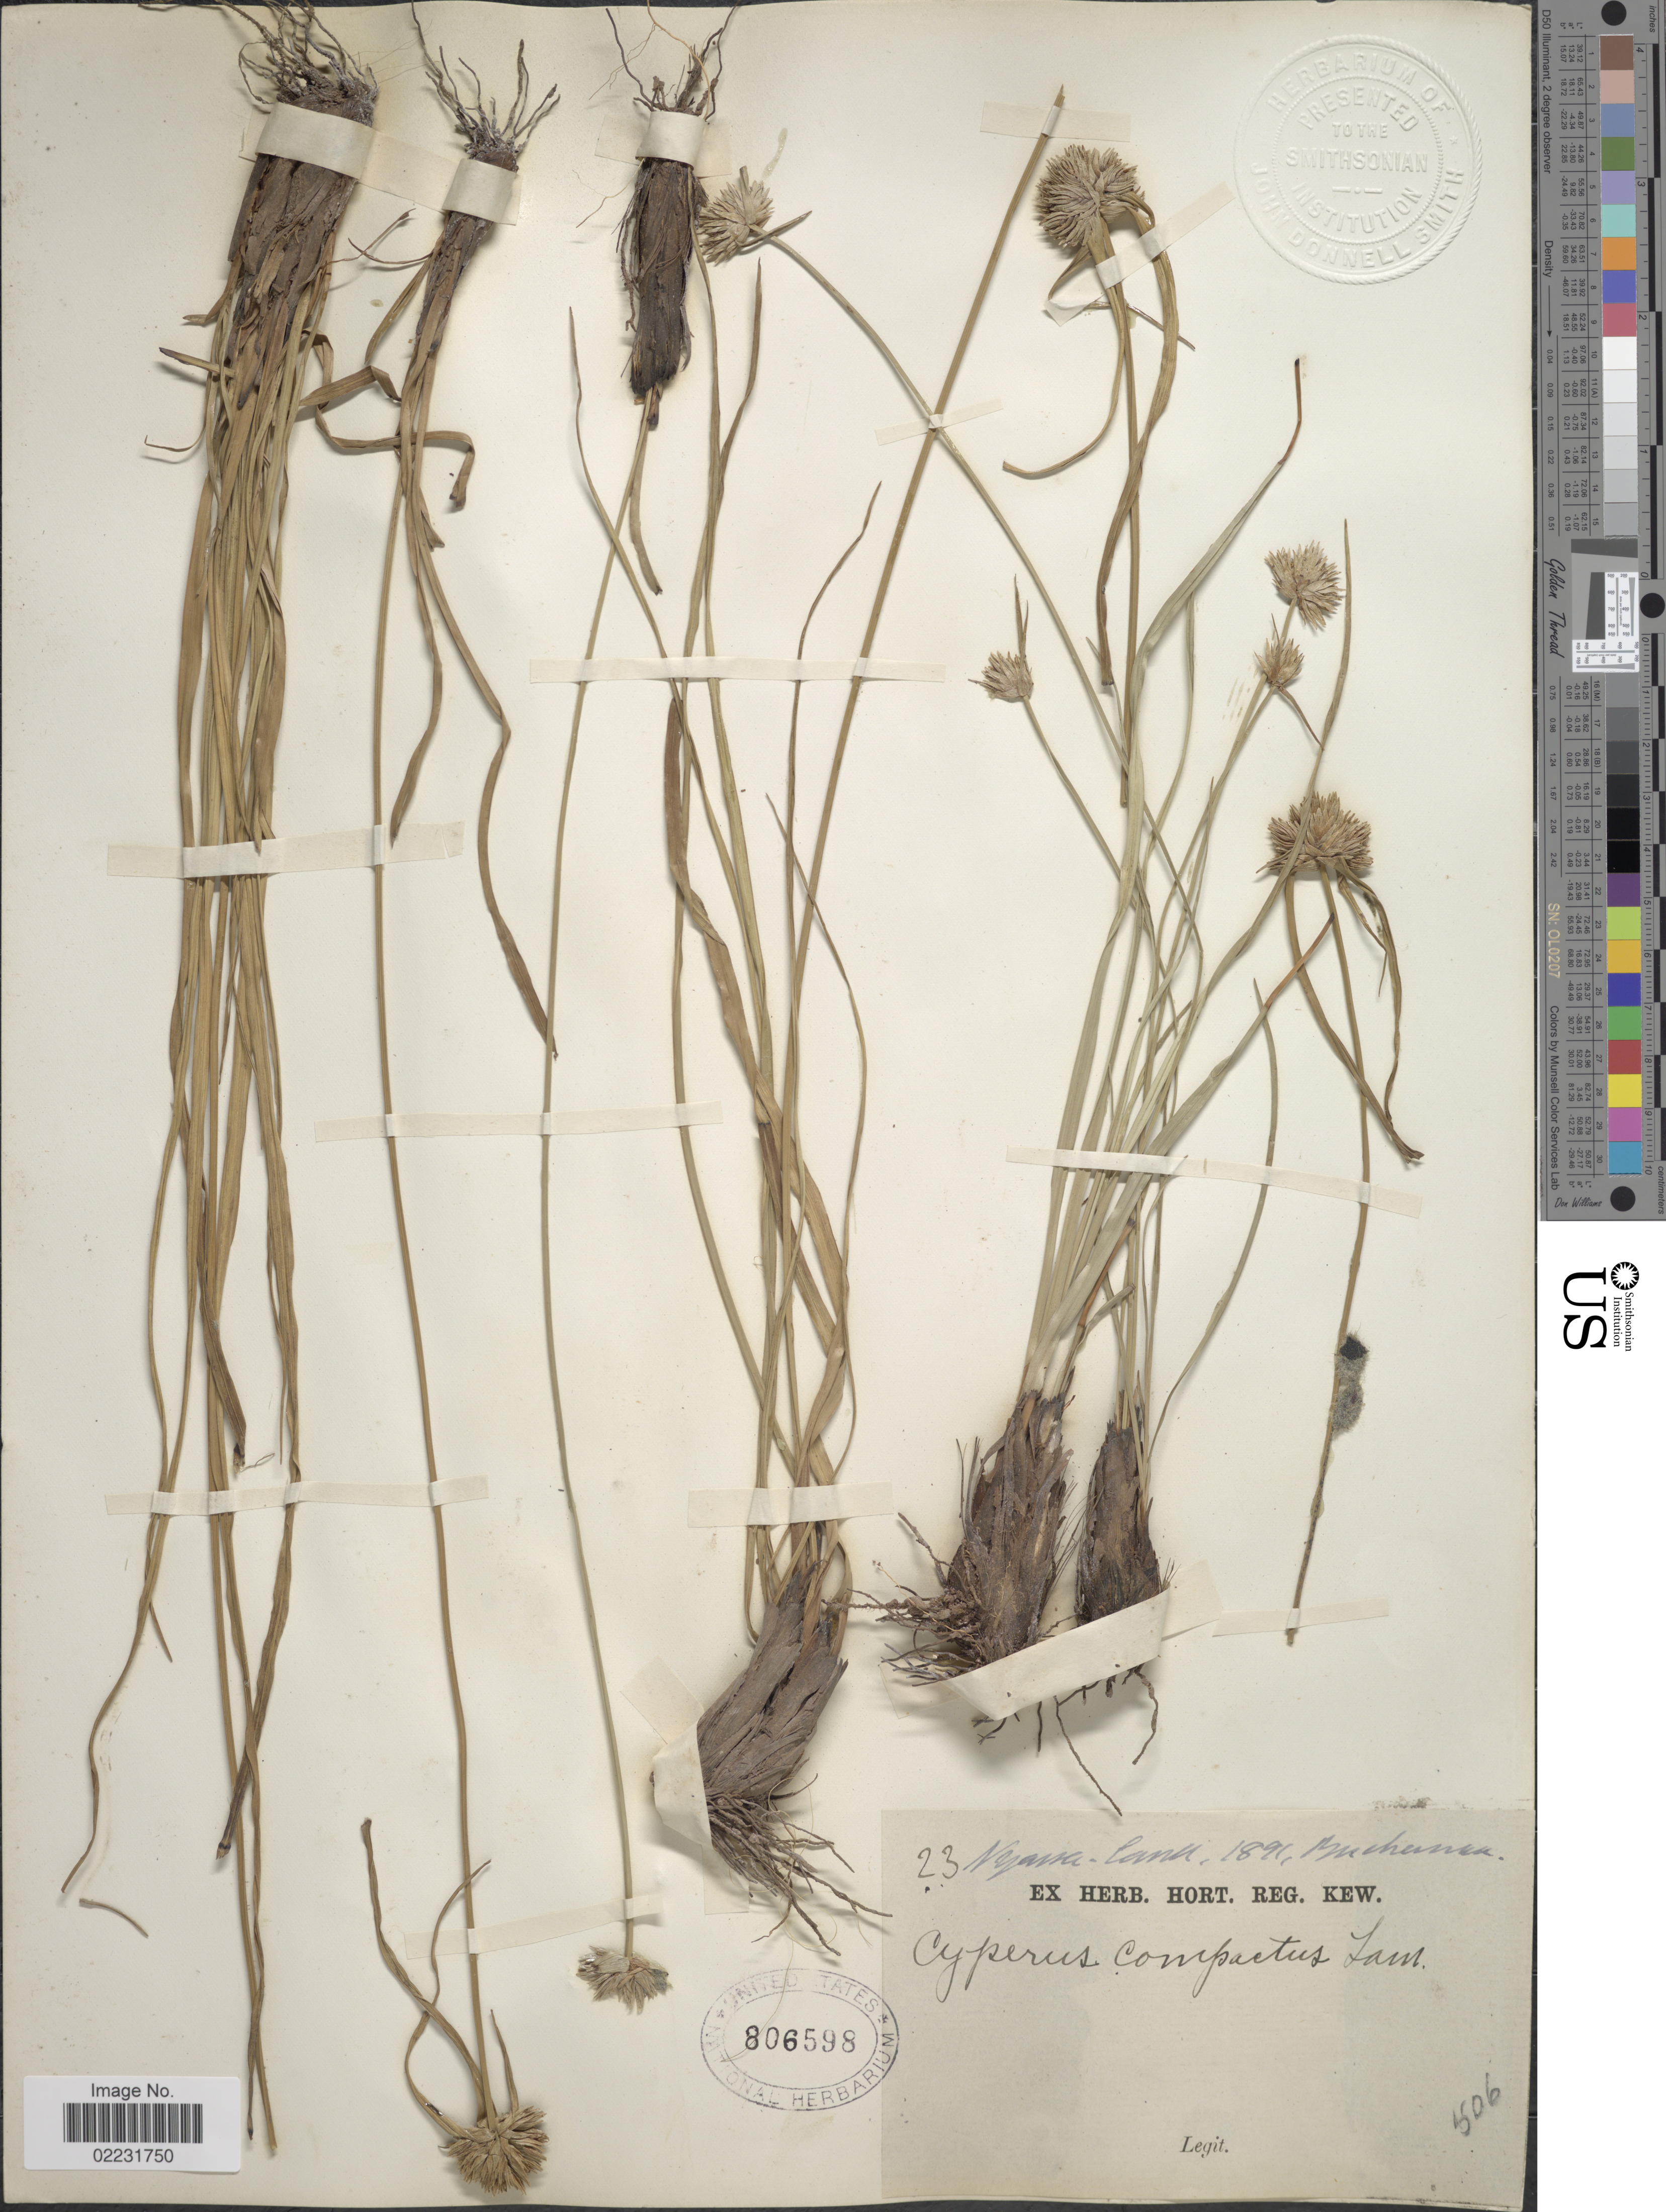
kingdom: Plantae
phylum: Tracheophyta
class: Liliopsida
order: Poales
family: Cyperaceae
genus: Cyperus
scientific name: Cyperus obtusiflorus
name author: Vahl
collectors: -. Buchanan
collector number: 23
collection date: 1891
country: Malawi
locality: Nyassa-land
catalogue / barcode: US 806598